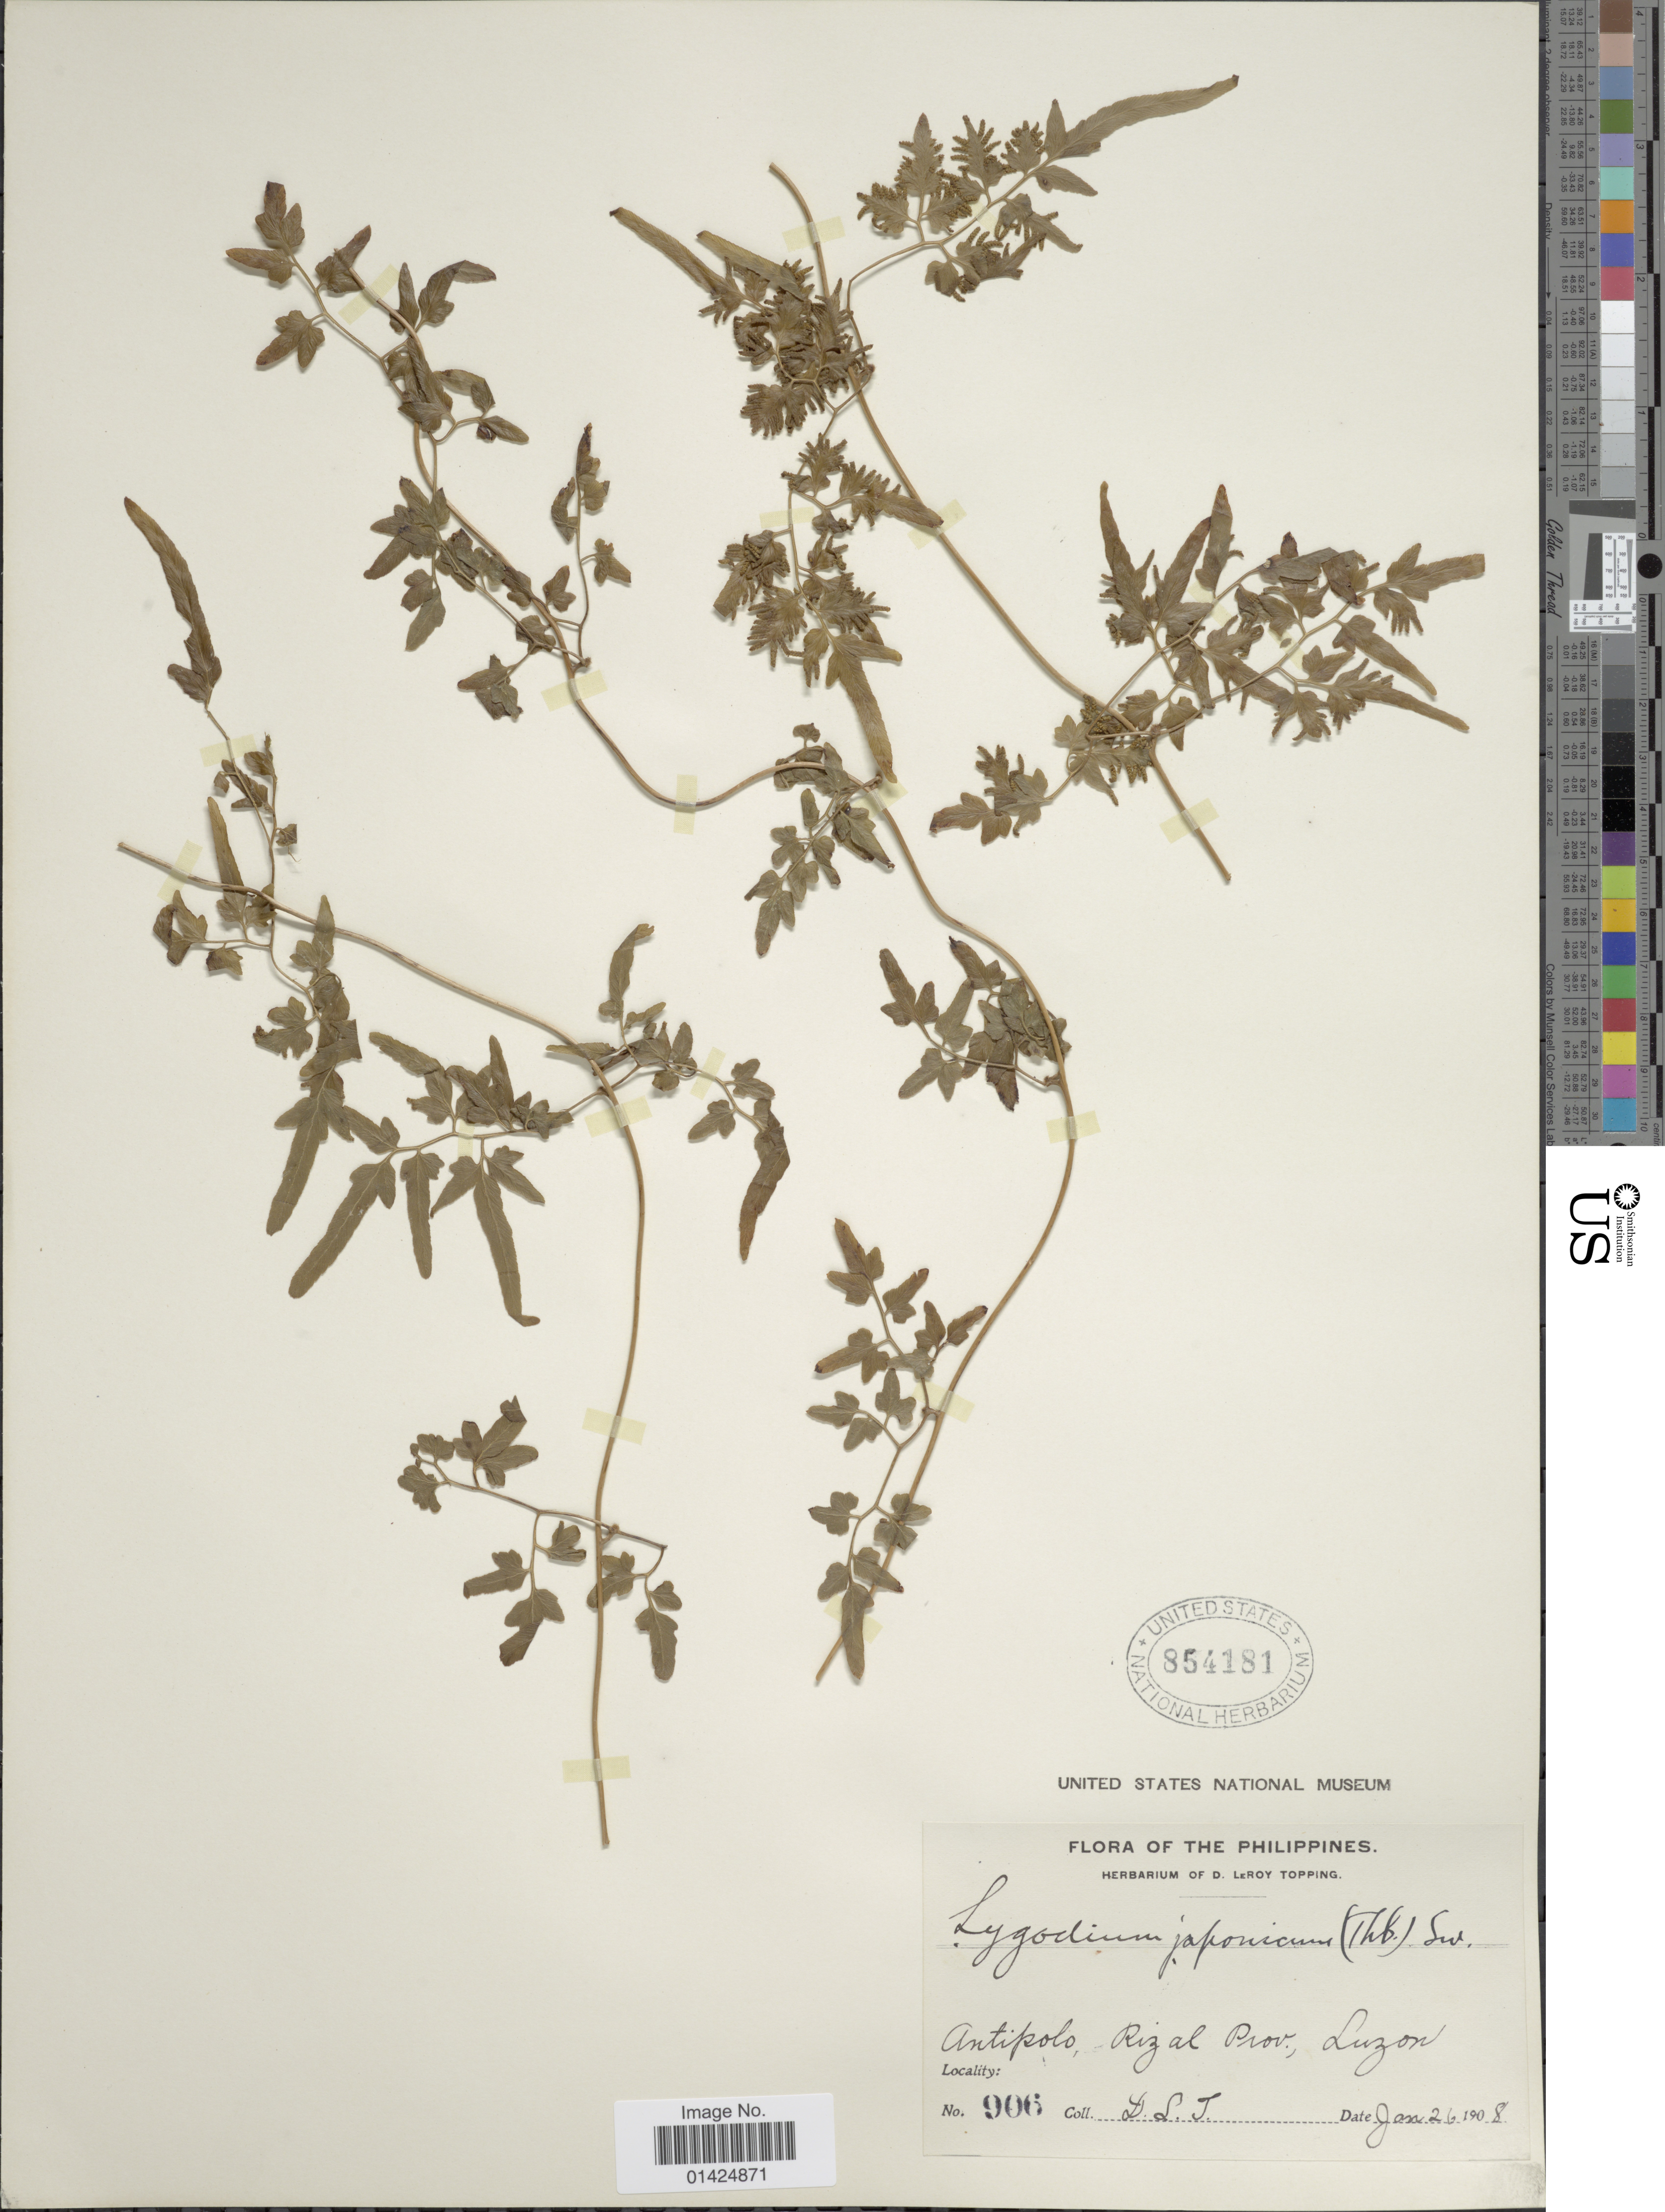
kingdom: Plantae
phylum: Tracheophyta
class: Polypodiopsida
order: Schizaeales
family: Lygodiaceae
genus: Lygodium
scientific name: Lygodium japonicum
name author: (Thunb.) Sw.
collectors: D. L. Topping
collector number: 906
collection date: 1908-01-26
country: Philippines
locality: Antipolo, Rizal Prov., Luzon.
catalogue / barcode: US 854181